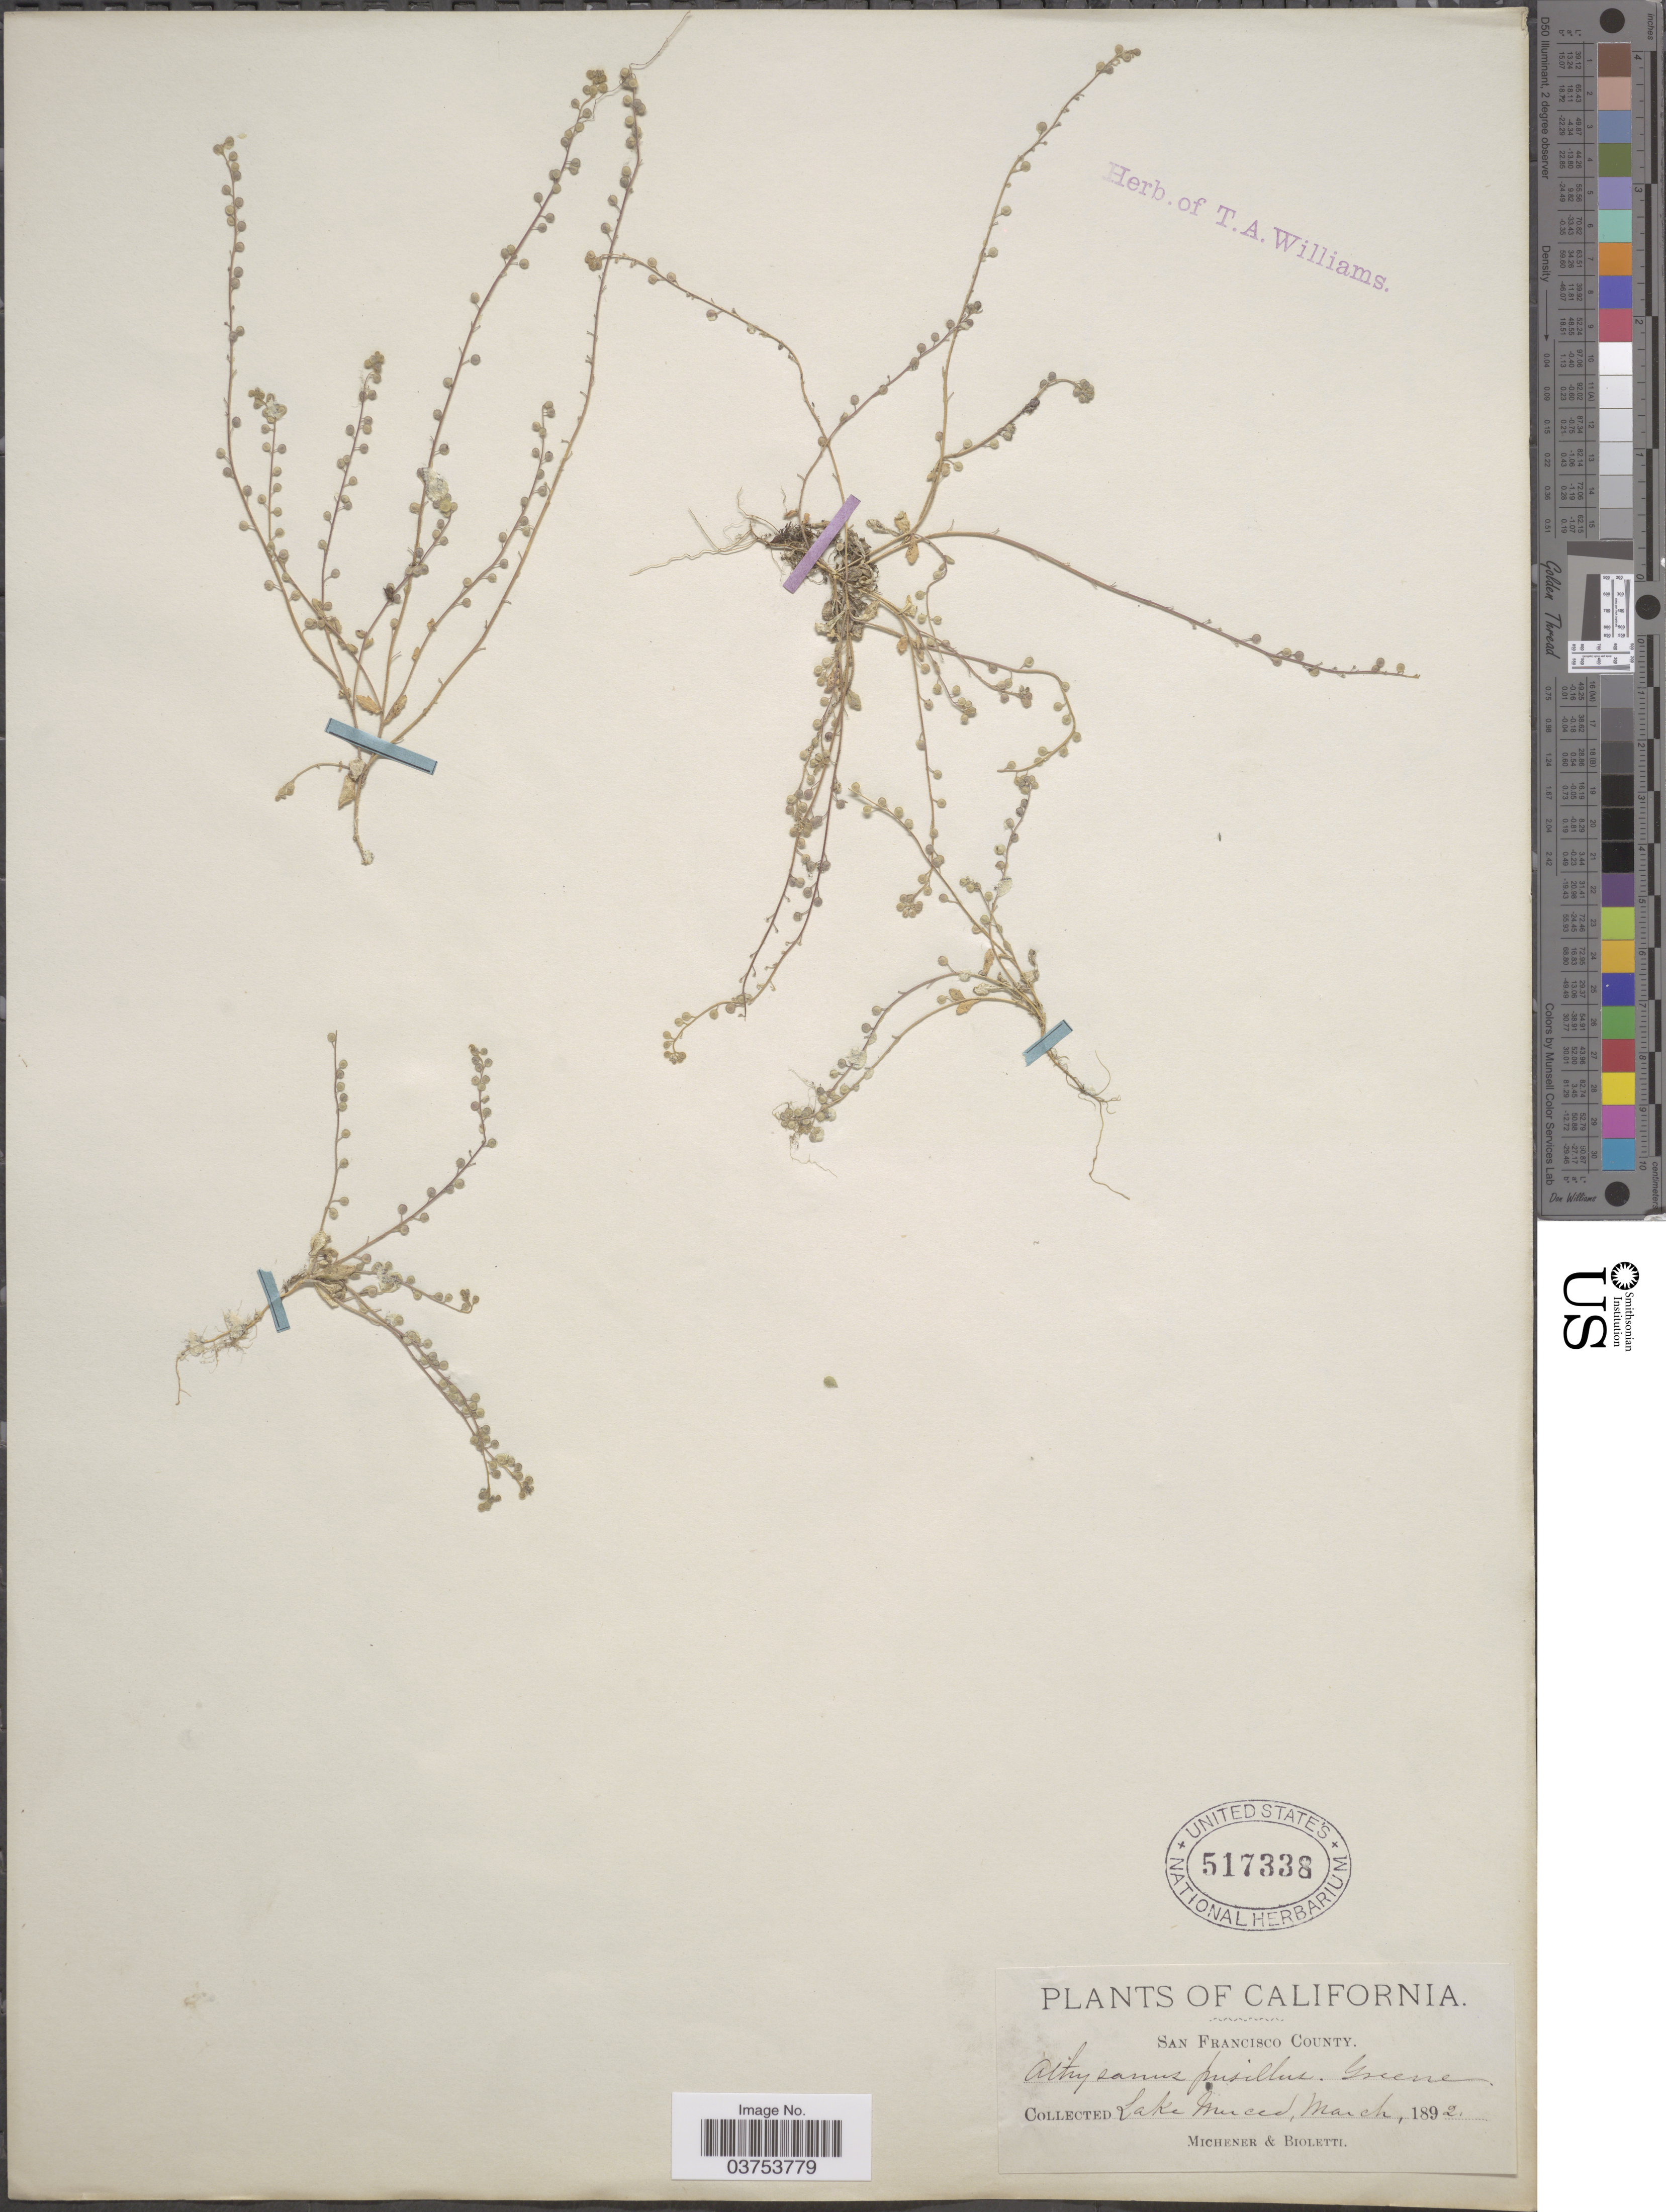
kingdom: Plantae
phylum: Tracheophyta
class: Magnoliopsida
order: Brassicales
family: Brassicaceae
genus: Athysanus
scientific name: Athysanus pusillus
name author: (Hook.) Greene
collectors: -. Michener & -- Bioletti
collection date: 1882-03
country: United States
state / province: California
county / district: San Francisco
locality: San Francisco County. Lake Merced.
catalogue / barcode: US 517338